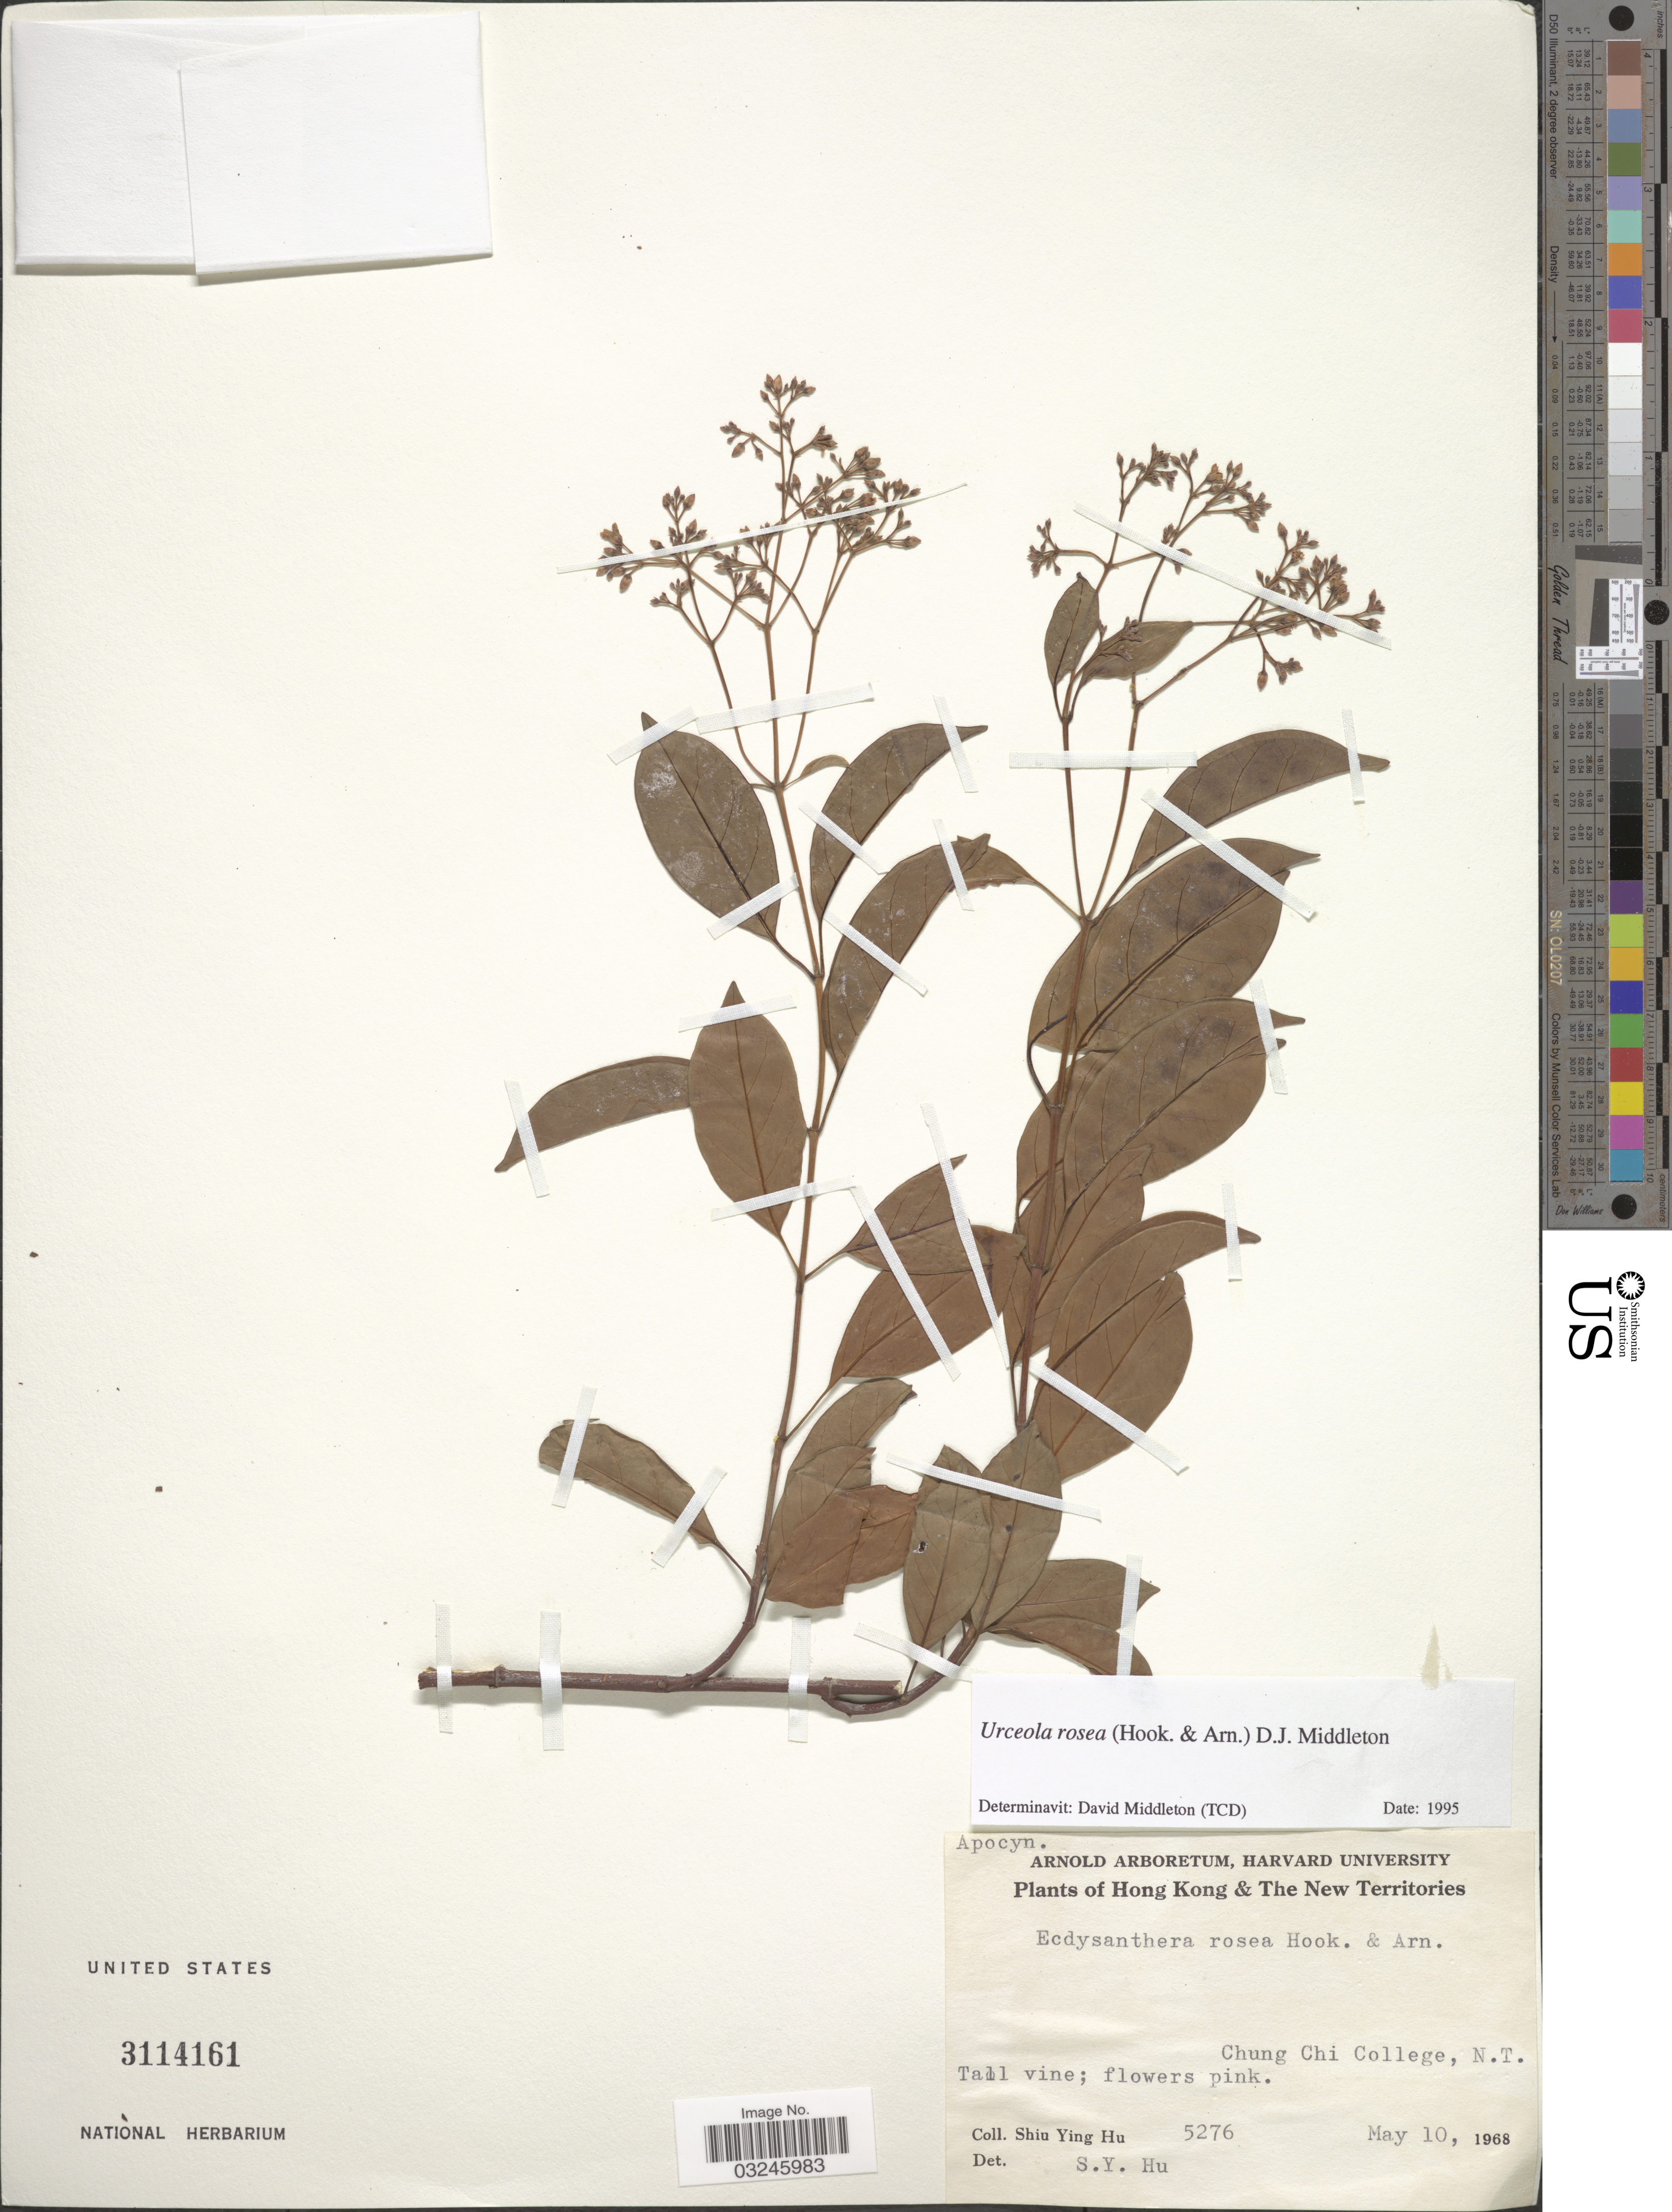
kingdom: Plantae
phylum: Tracheophyta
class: Magnoliopsida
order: Gentianales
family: Apocynaceae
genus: Urceola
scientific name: Urceola rosea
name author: Hook. & Arn.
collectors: S. Y. Hu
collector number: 5276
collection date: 1968-05-10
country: China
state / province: Hong Kong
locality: Hong Kong & The New Territories, Chung Chi College, N.T.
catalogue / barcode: US 3114161